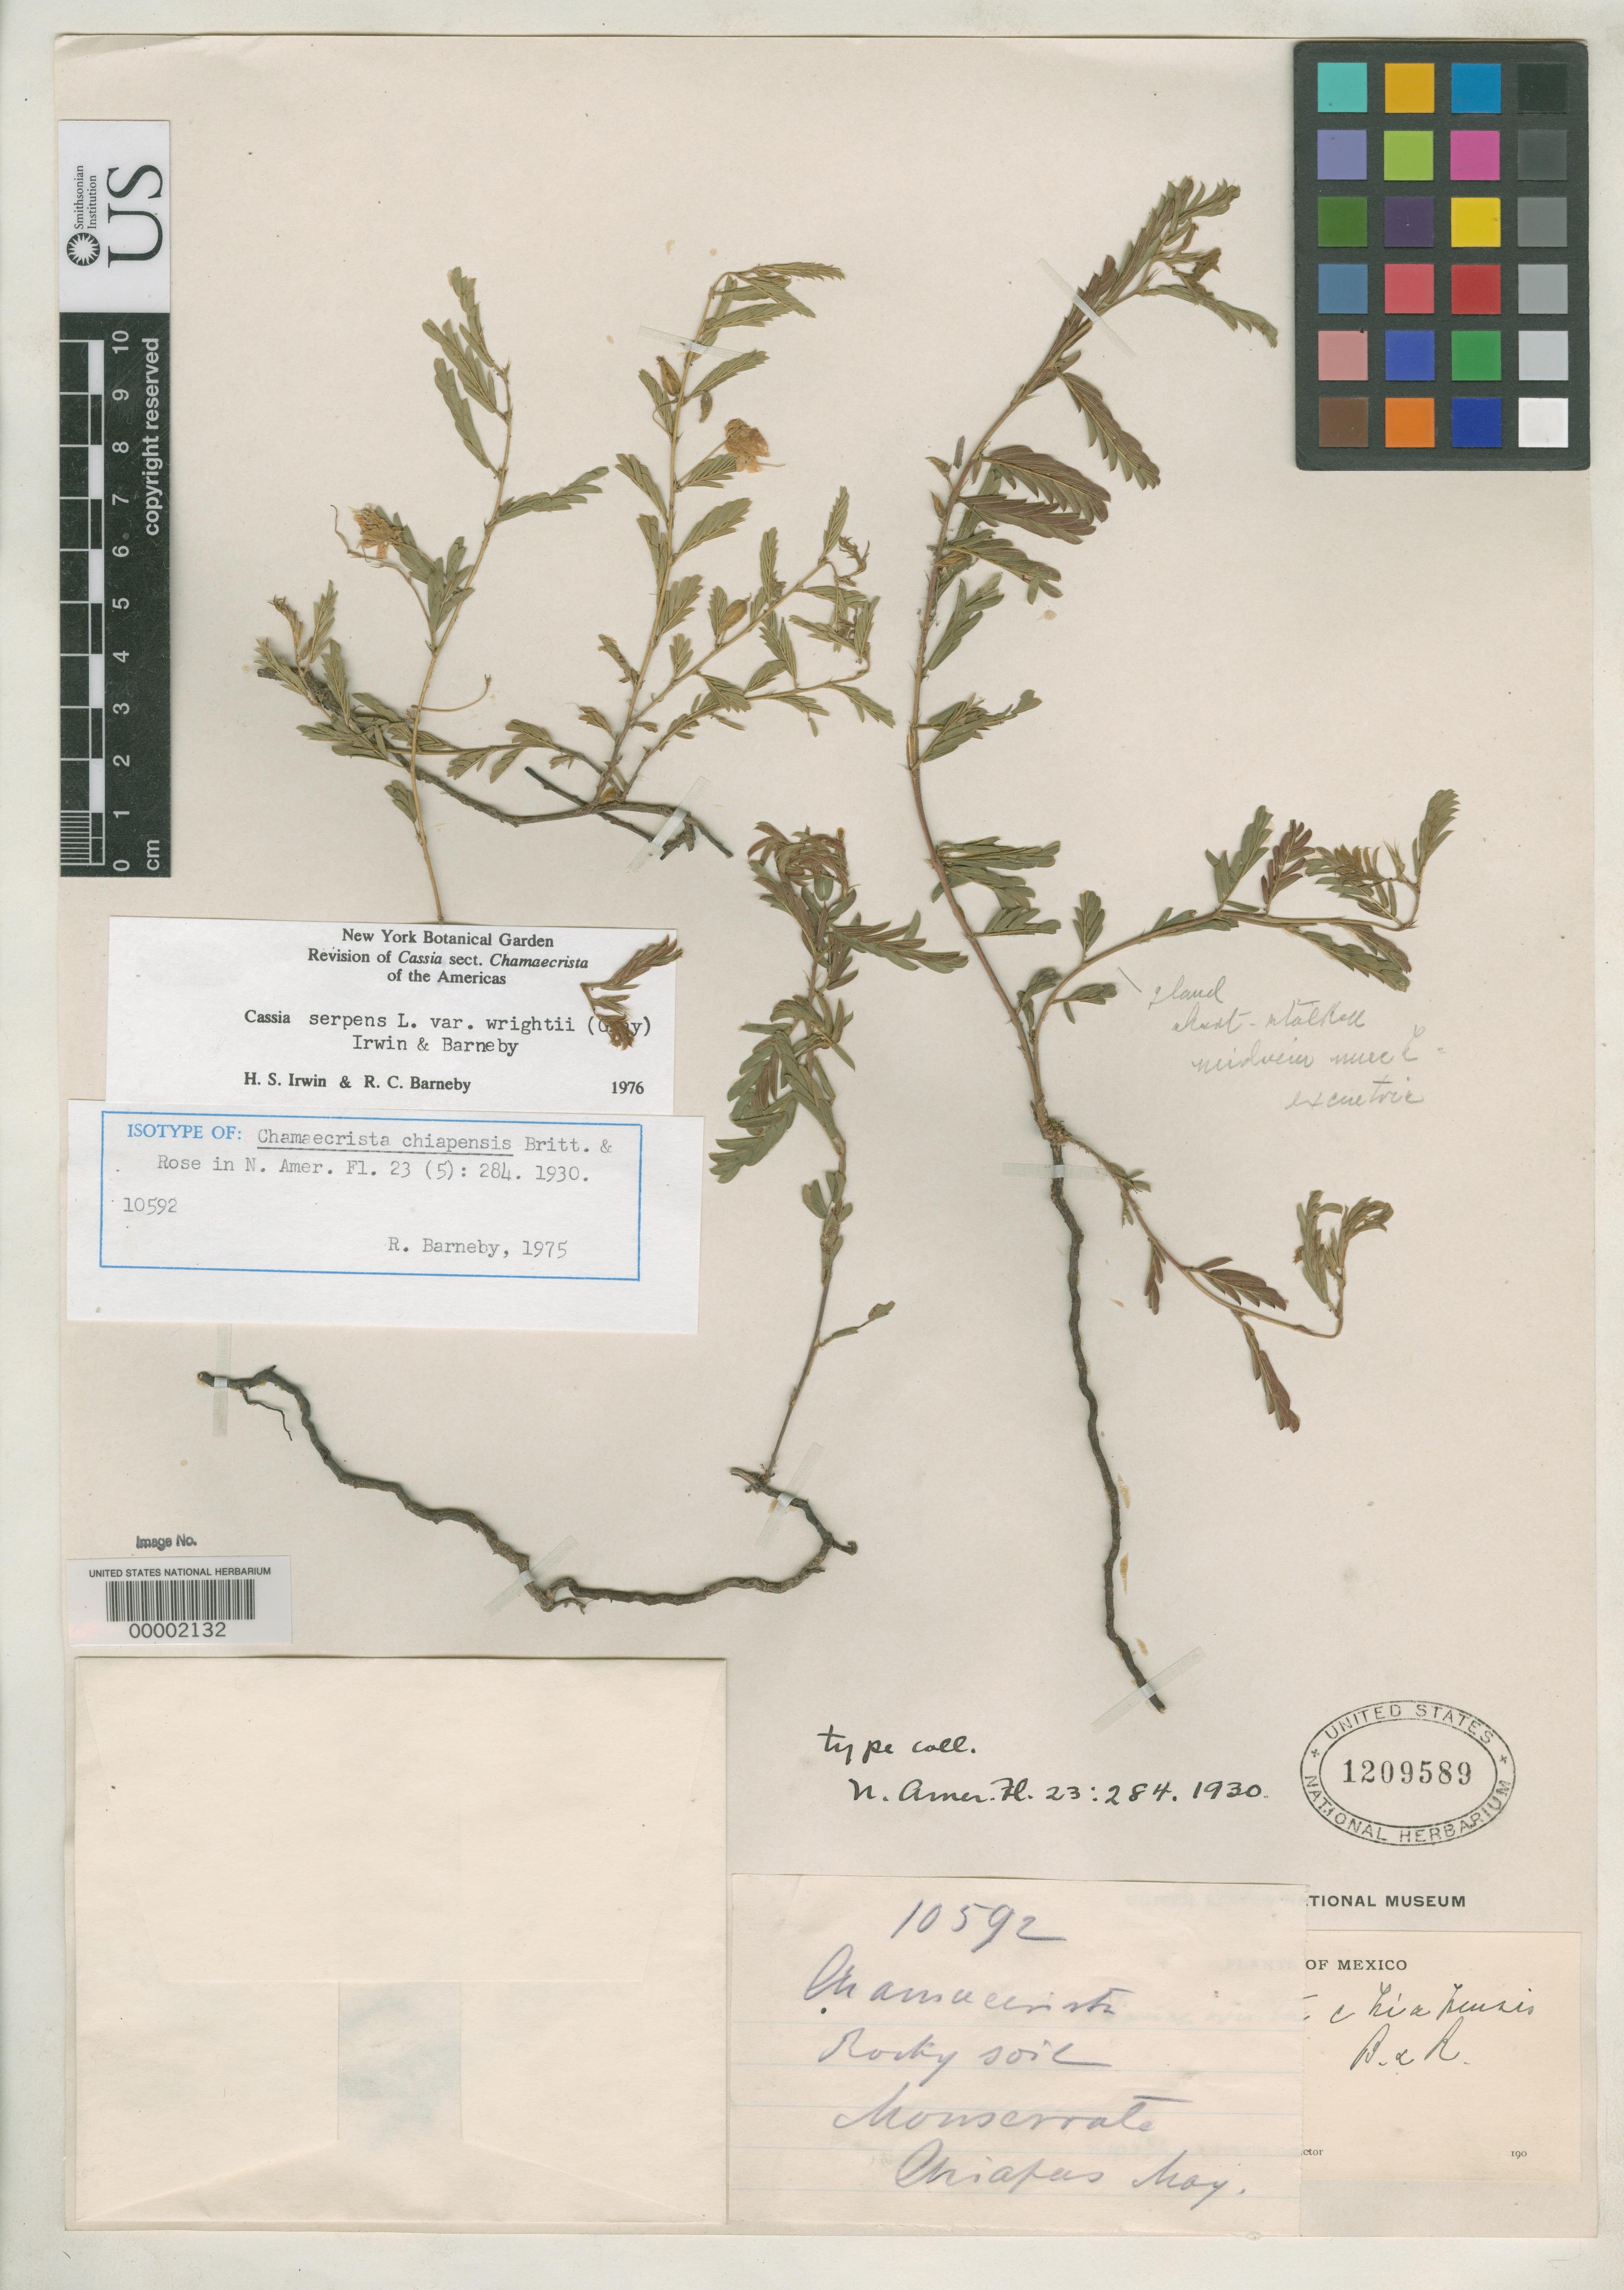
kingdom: Plantae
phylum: Tracheophyta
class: Magnoliopsida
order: Fabales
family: Fabaceae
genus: Chamaecrista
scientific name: Chamaecrista chiapensis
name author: Britton & Rose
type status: Isotype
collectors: C. A. Purpus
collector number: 10592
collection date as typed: May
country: Mexico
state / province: Chiapas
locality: Monserrato.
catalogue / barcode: US 1209589